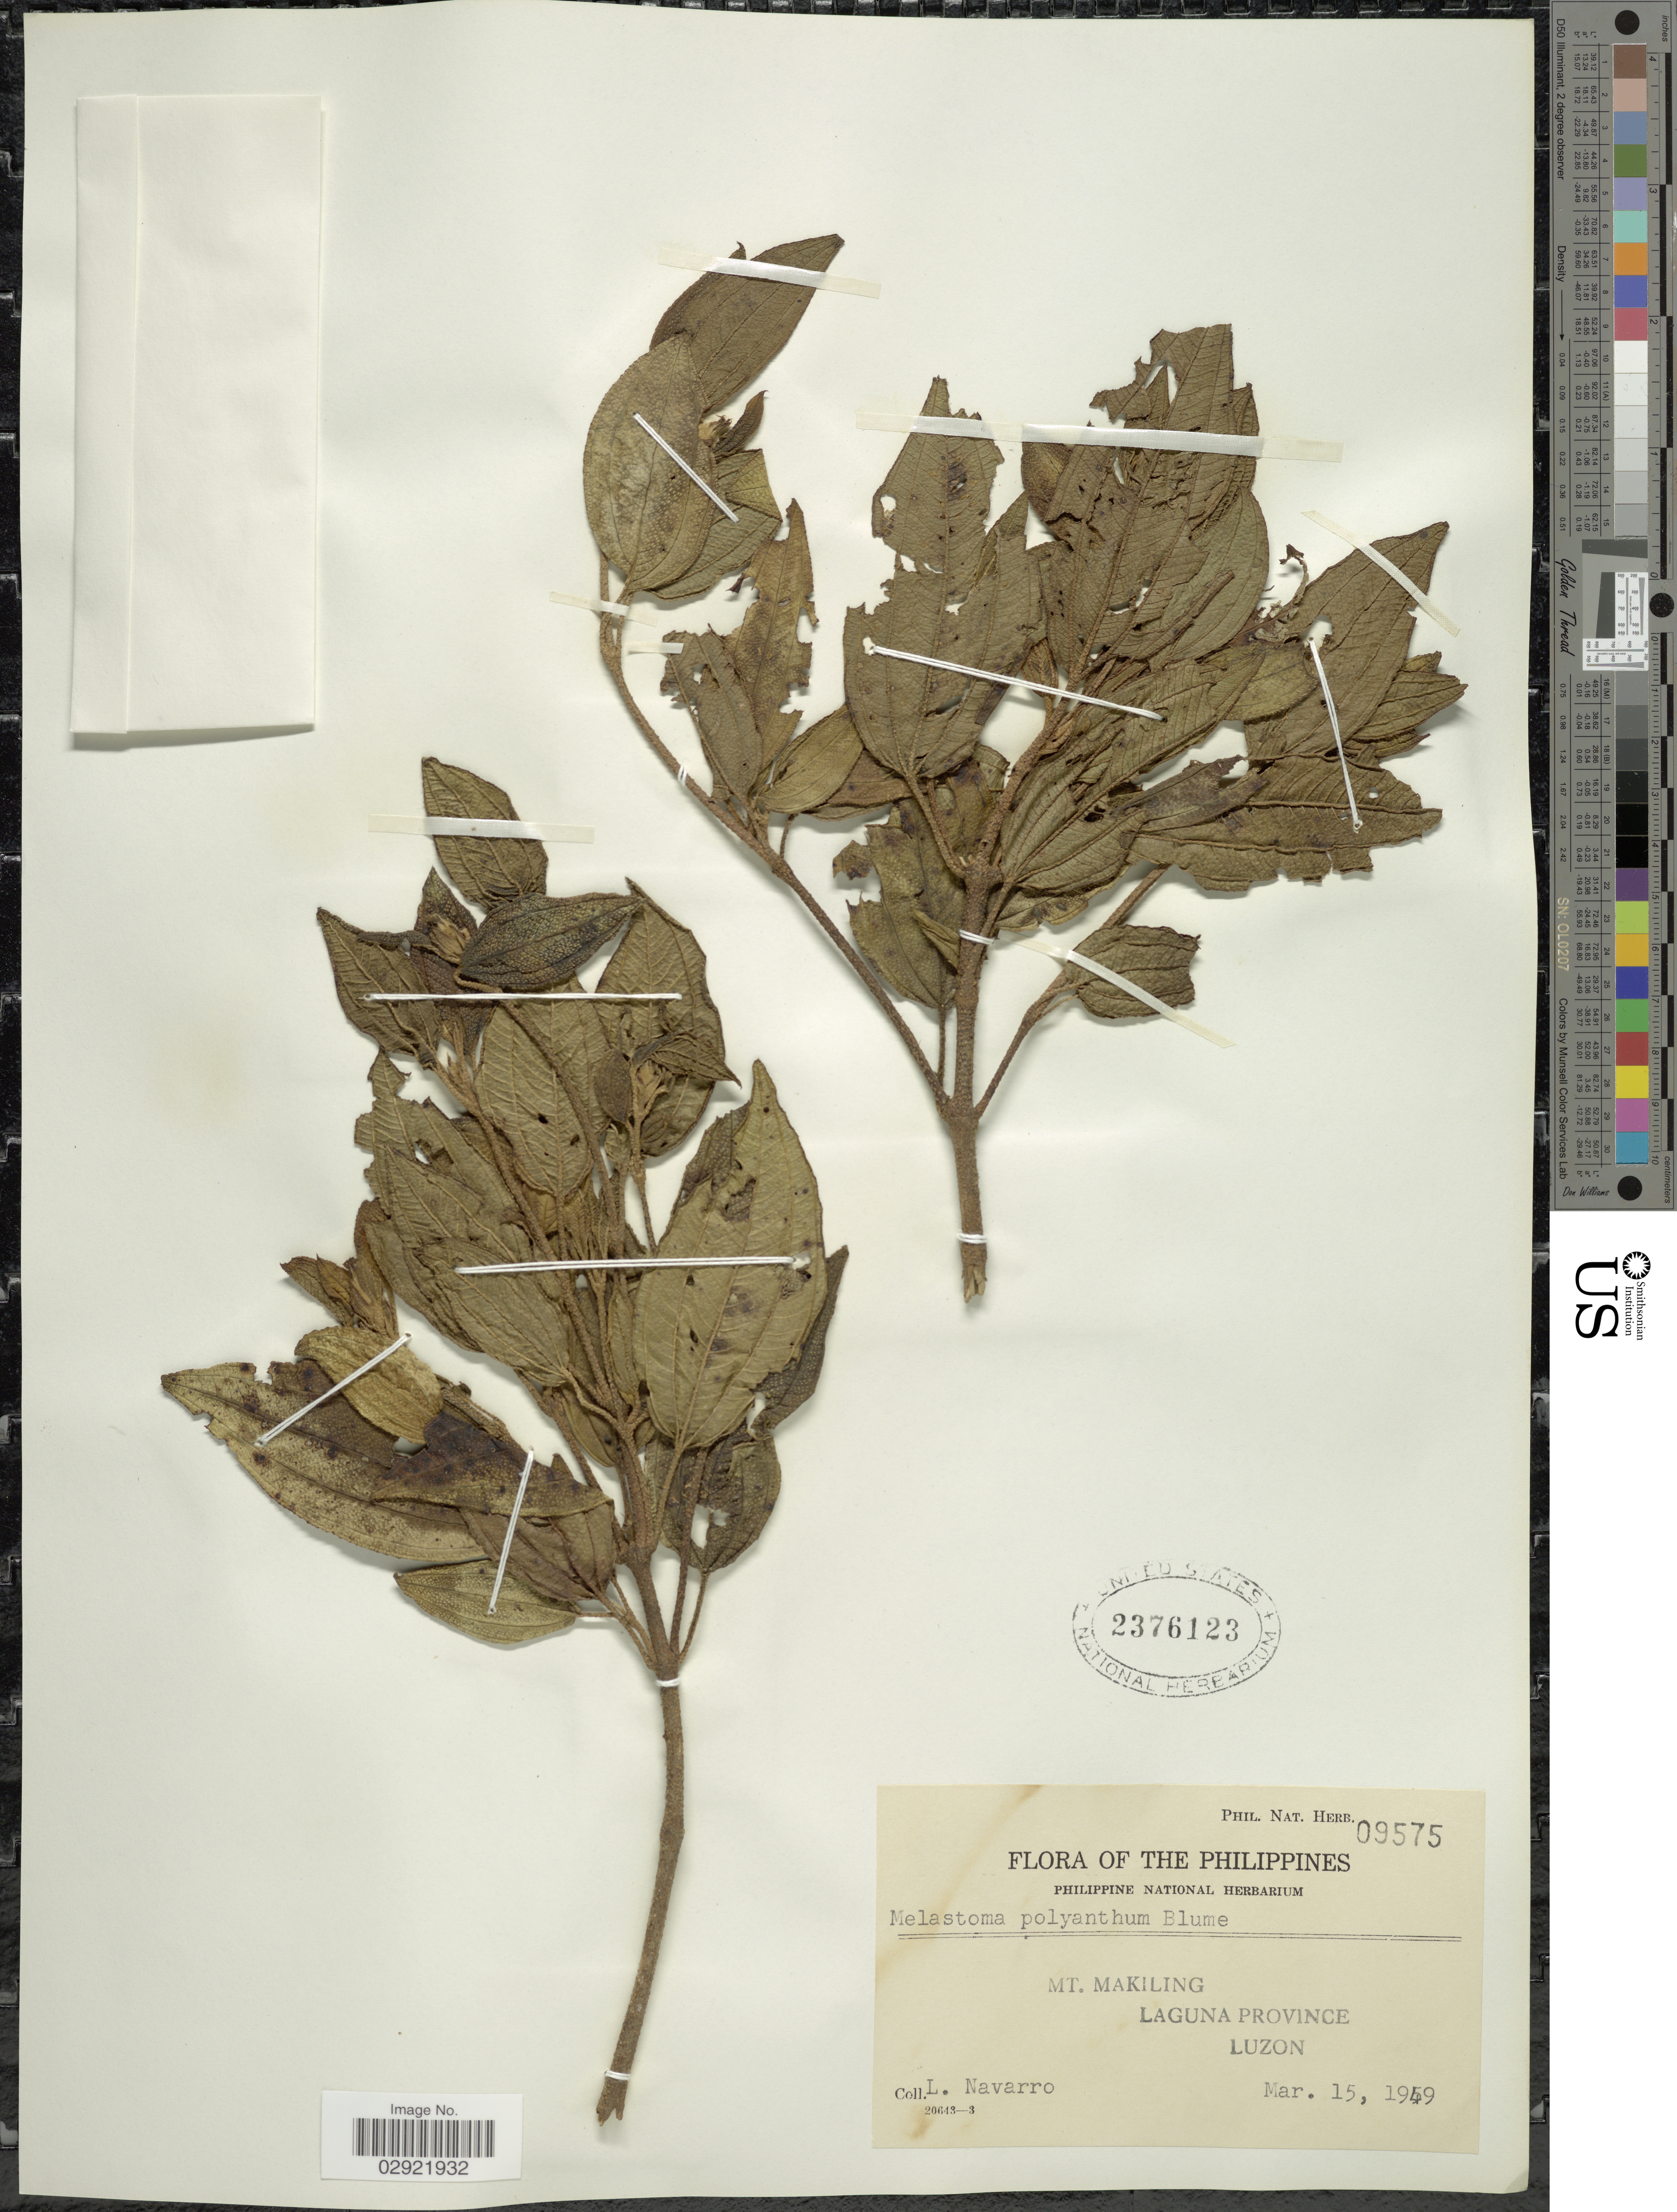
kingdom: Plantae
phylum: Tracheophyta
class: Magnoliopsida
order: Myrtales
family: Melastomataceae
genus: Melastoma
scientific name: Melastoma malabathricum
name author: L.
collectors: L. Navarro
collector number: Phil. Nat. Herb. 09575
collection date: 1949-03-15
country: Philippines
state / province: Calabarzon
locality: Mt. Makiling, Laguna Province, Luzon.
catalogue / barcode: US 2376123